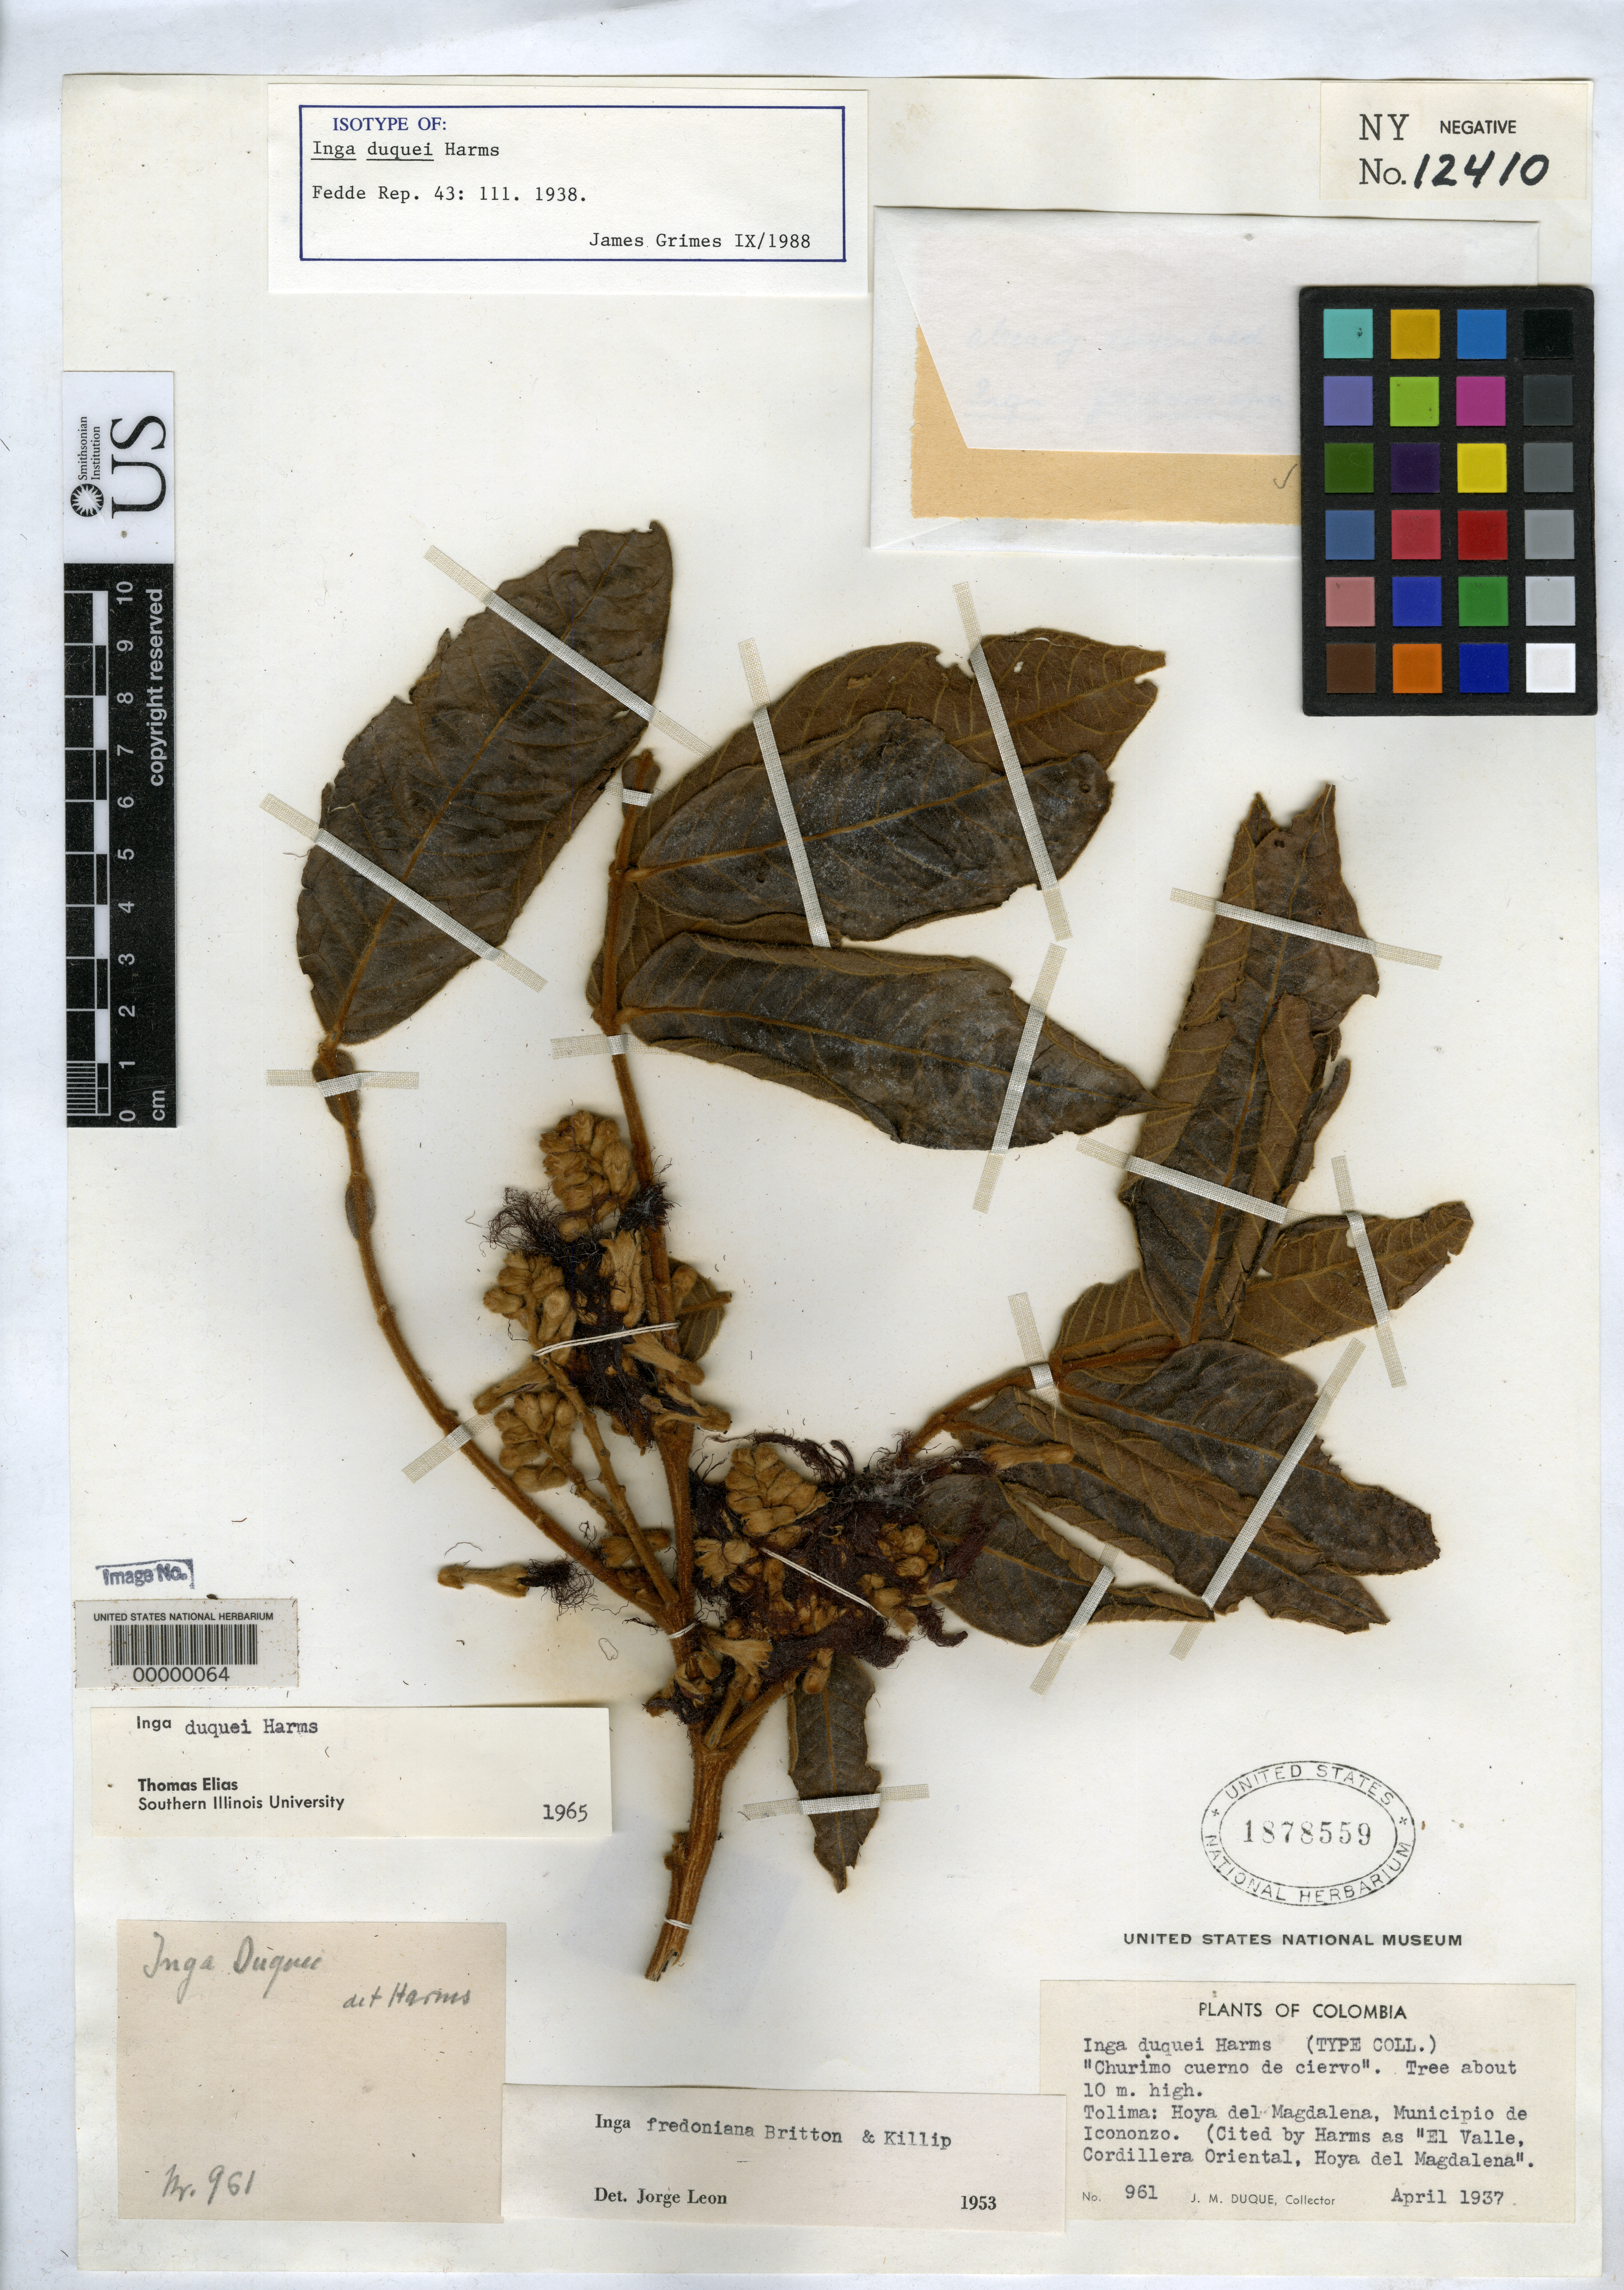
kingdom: Plantae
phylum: Tracheophyta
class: Magnoliopsida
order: Fabales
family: Fabaceae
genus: Inga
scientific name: Inga duquei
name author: Harms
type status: Isotype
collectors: J. Duque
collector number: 961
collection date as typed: Apr 1937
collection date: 1937-04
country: Colombia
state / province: Valle del Cauca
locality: Hoya del Magdalena, Cordillera Oriental.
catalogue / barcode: US 1878559